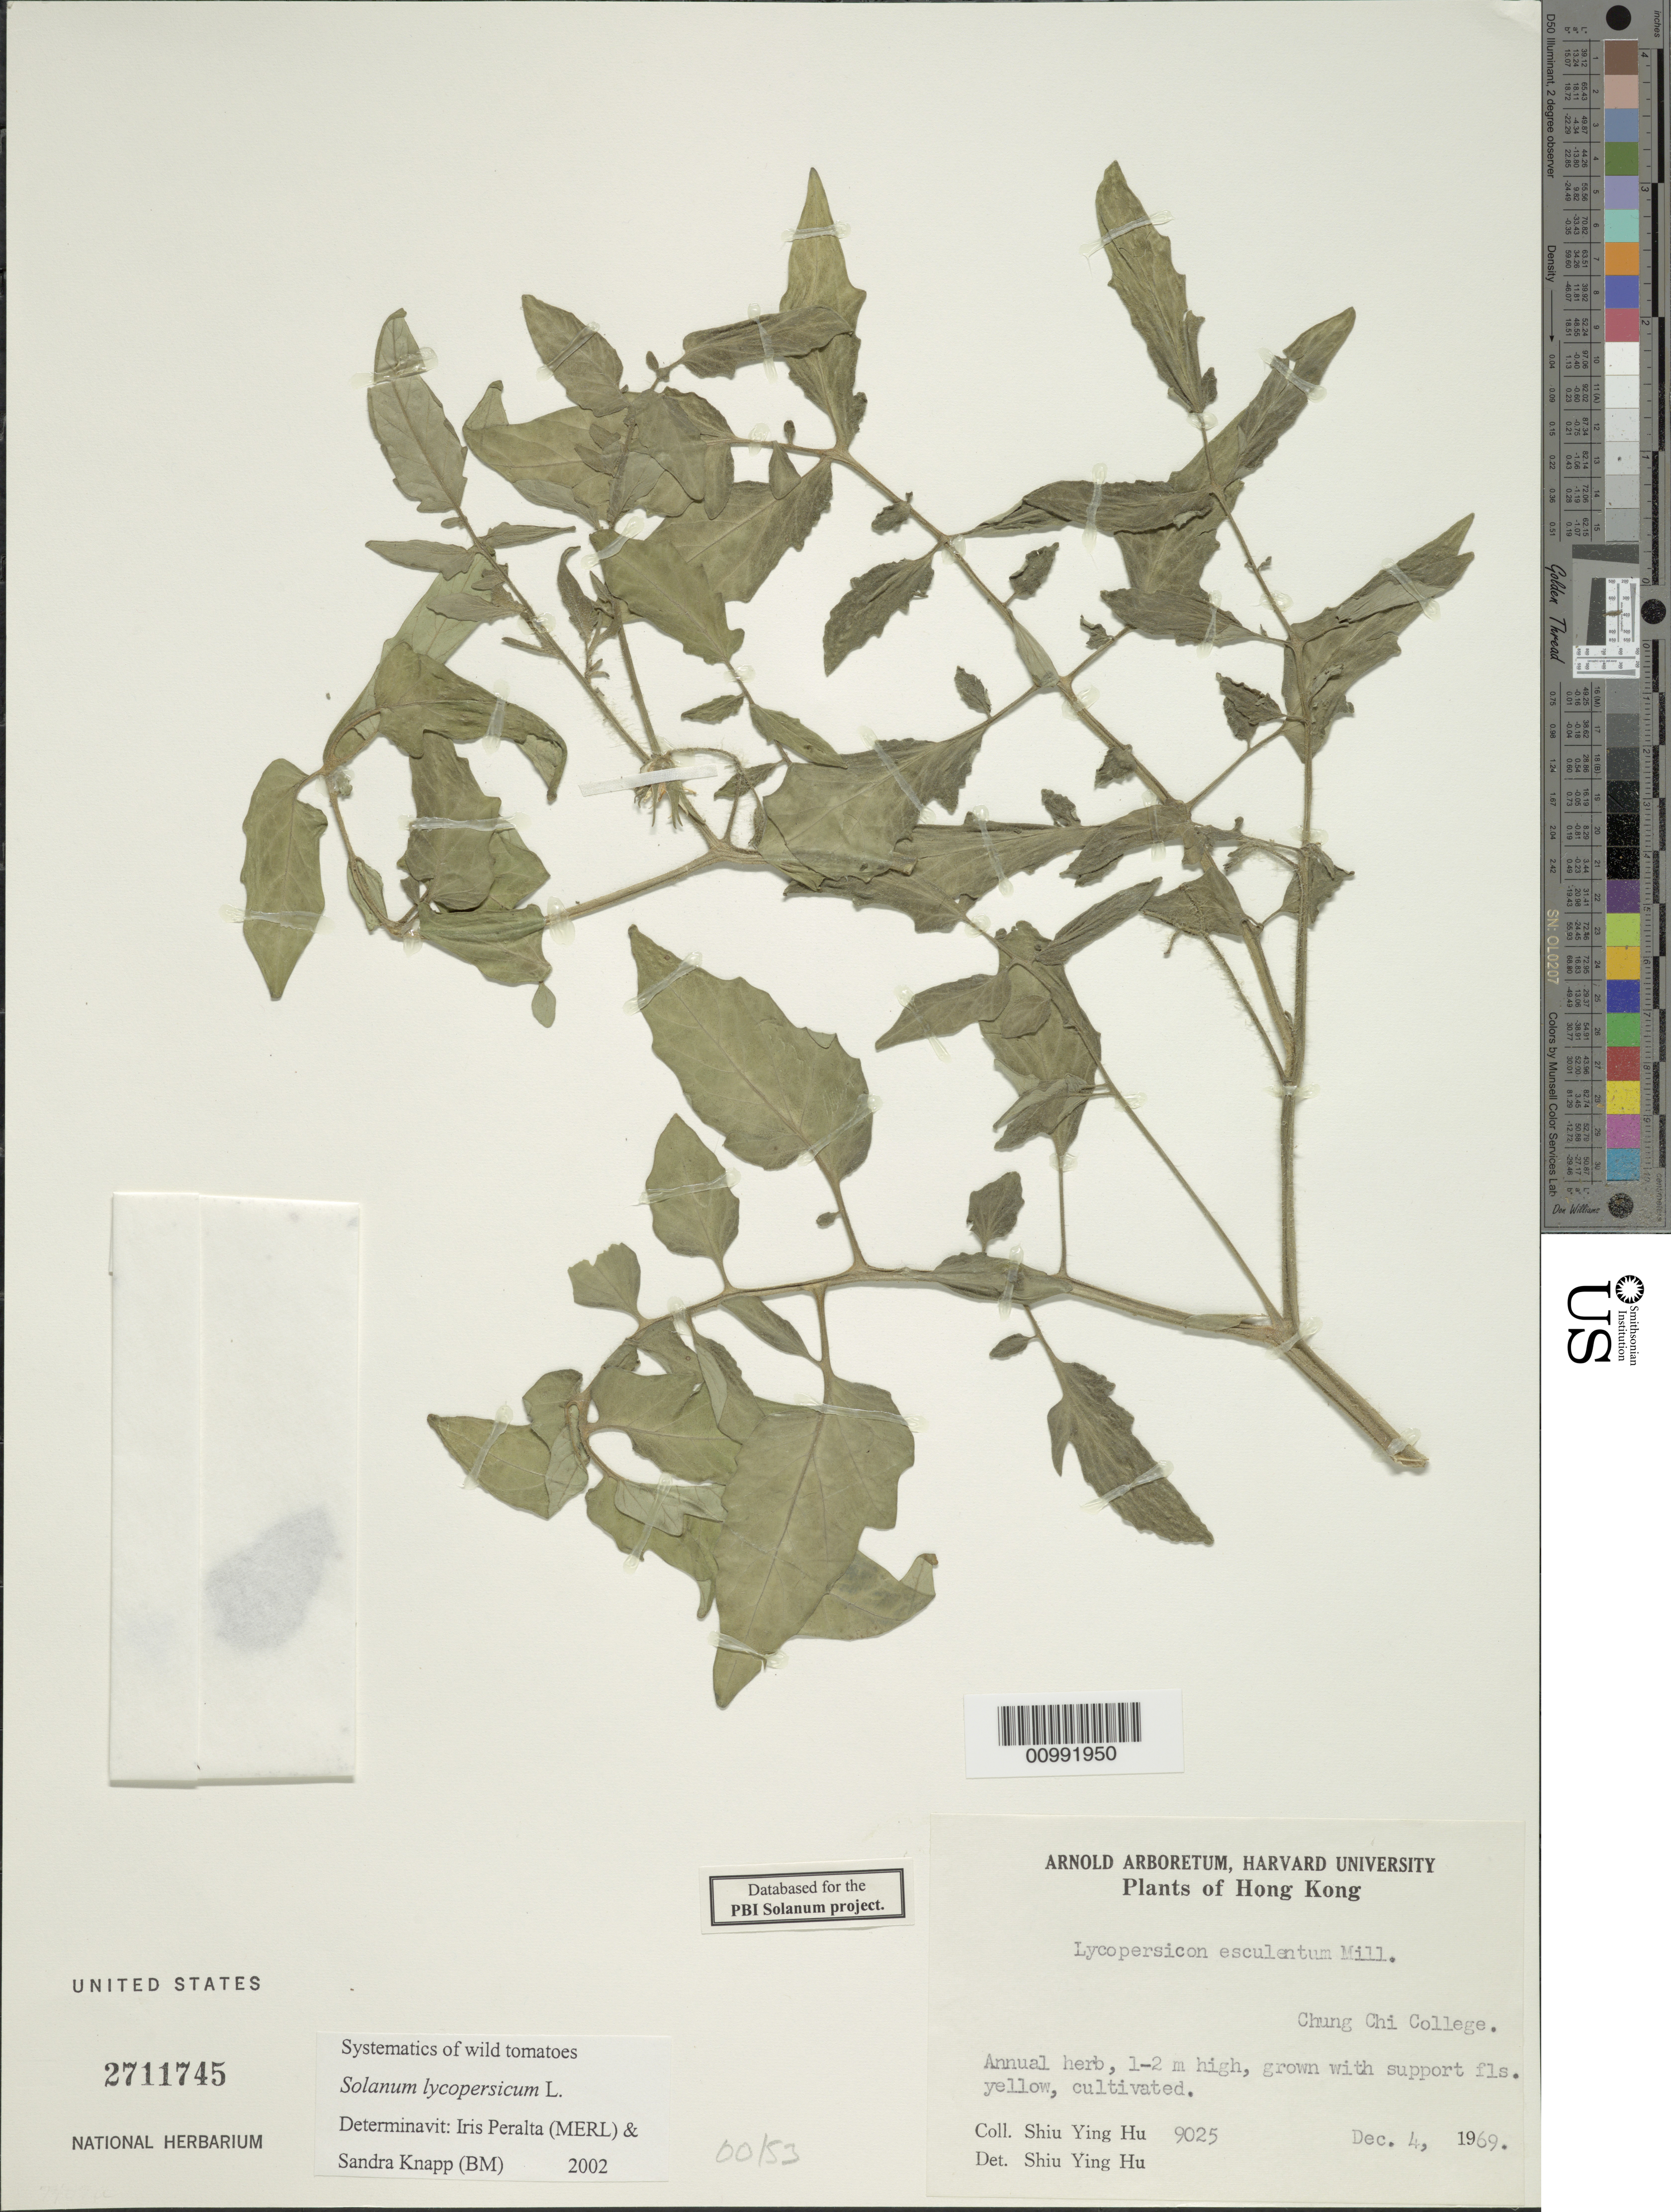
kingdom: Plantae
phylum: Tracheophyta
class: Magnoliopsida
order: Solanales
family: Solanaceae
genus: Solanum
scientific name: Solanum lycopersicum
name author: L.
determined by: Peralta, Iris E.; Knapp, S. D.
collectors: S. Y. Hu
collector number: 9025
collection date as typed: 4 Dec 1969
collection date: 1969-12-04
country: China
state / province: Hong Kong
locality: Hoing Kong and the New Territories; Chung Chi College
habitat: h: cultivated;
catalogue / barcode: US 2711745